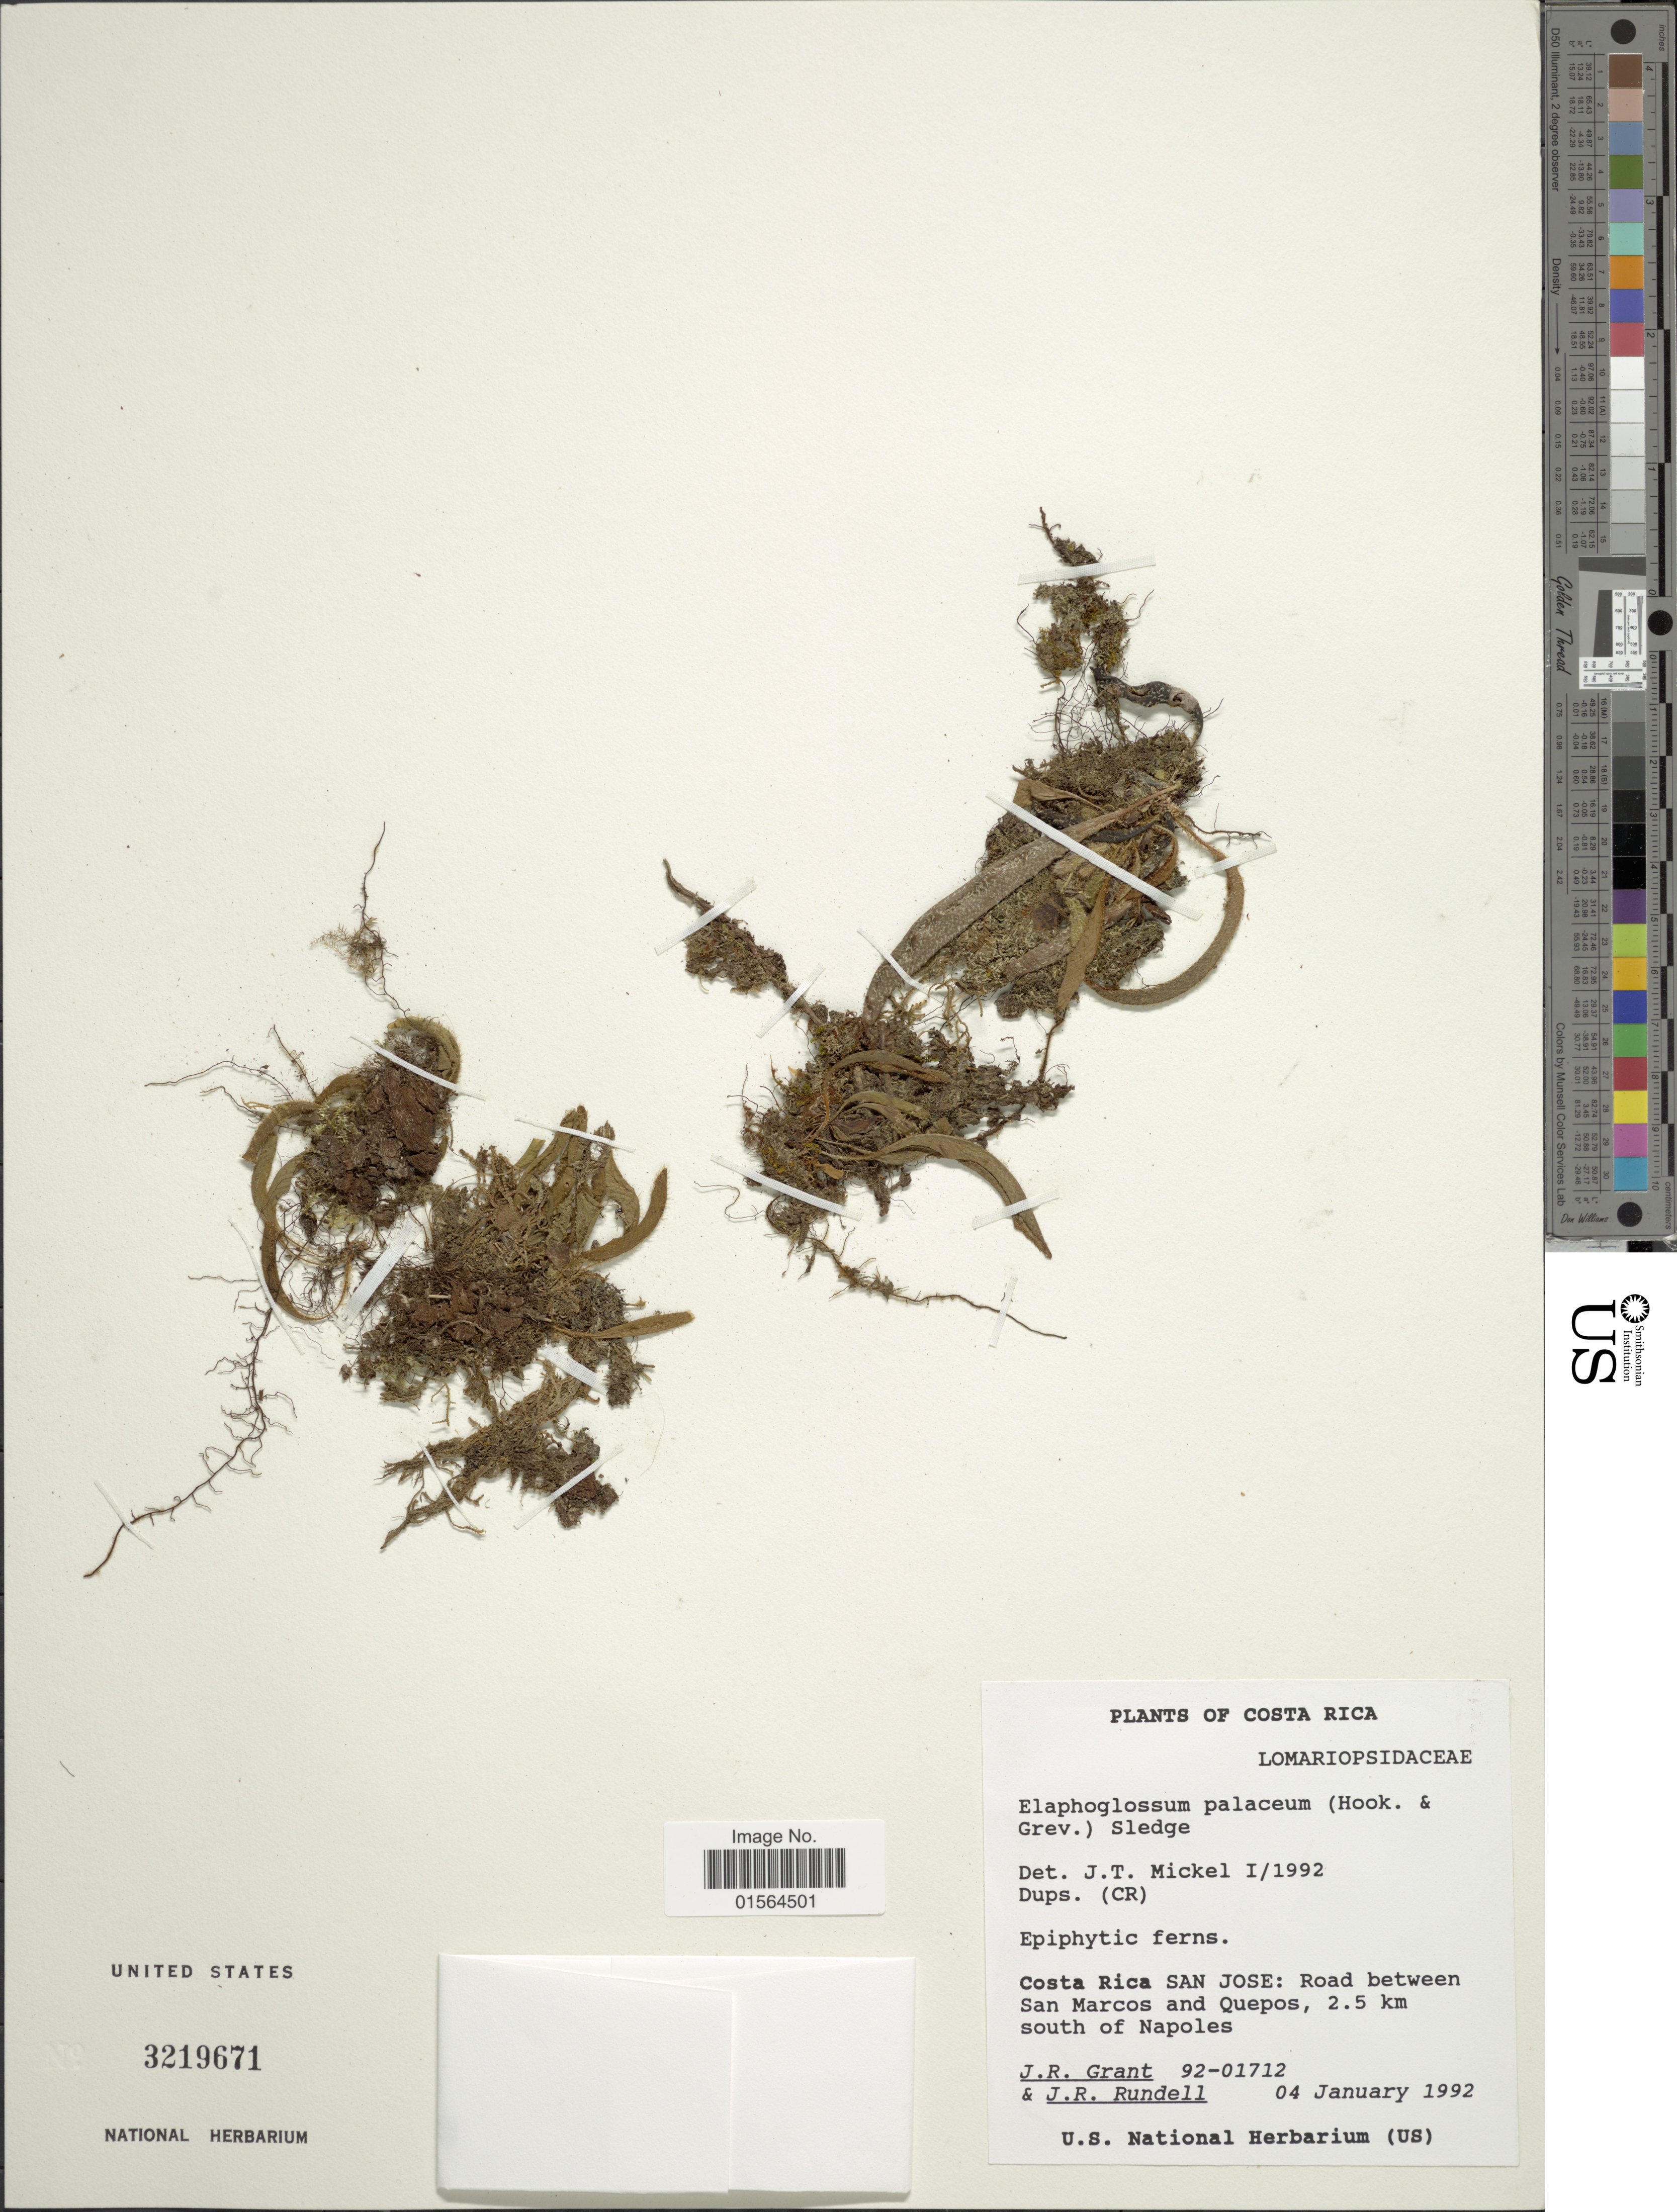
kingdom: Plantae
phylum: Tracheophyta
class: Polypodiopsida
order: Polypodiales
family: Dryopteridaceae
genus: Elaphoglossum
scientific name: Elaphoglossum paleaceum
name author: (Hook. & Grev.) Sledge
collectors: J. Grant & J. R. Rundell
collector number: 92-01712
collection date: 1992-01-04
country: Costa Rica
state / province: San José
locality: San Jose: road between San Marcos and Quepos, 2.5 km south of Napoles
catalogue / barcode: US 3219671